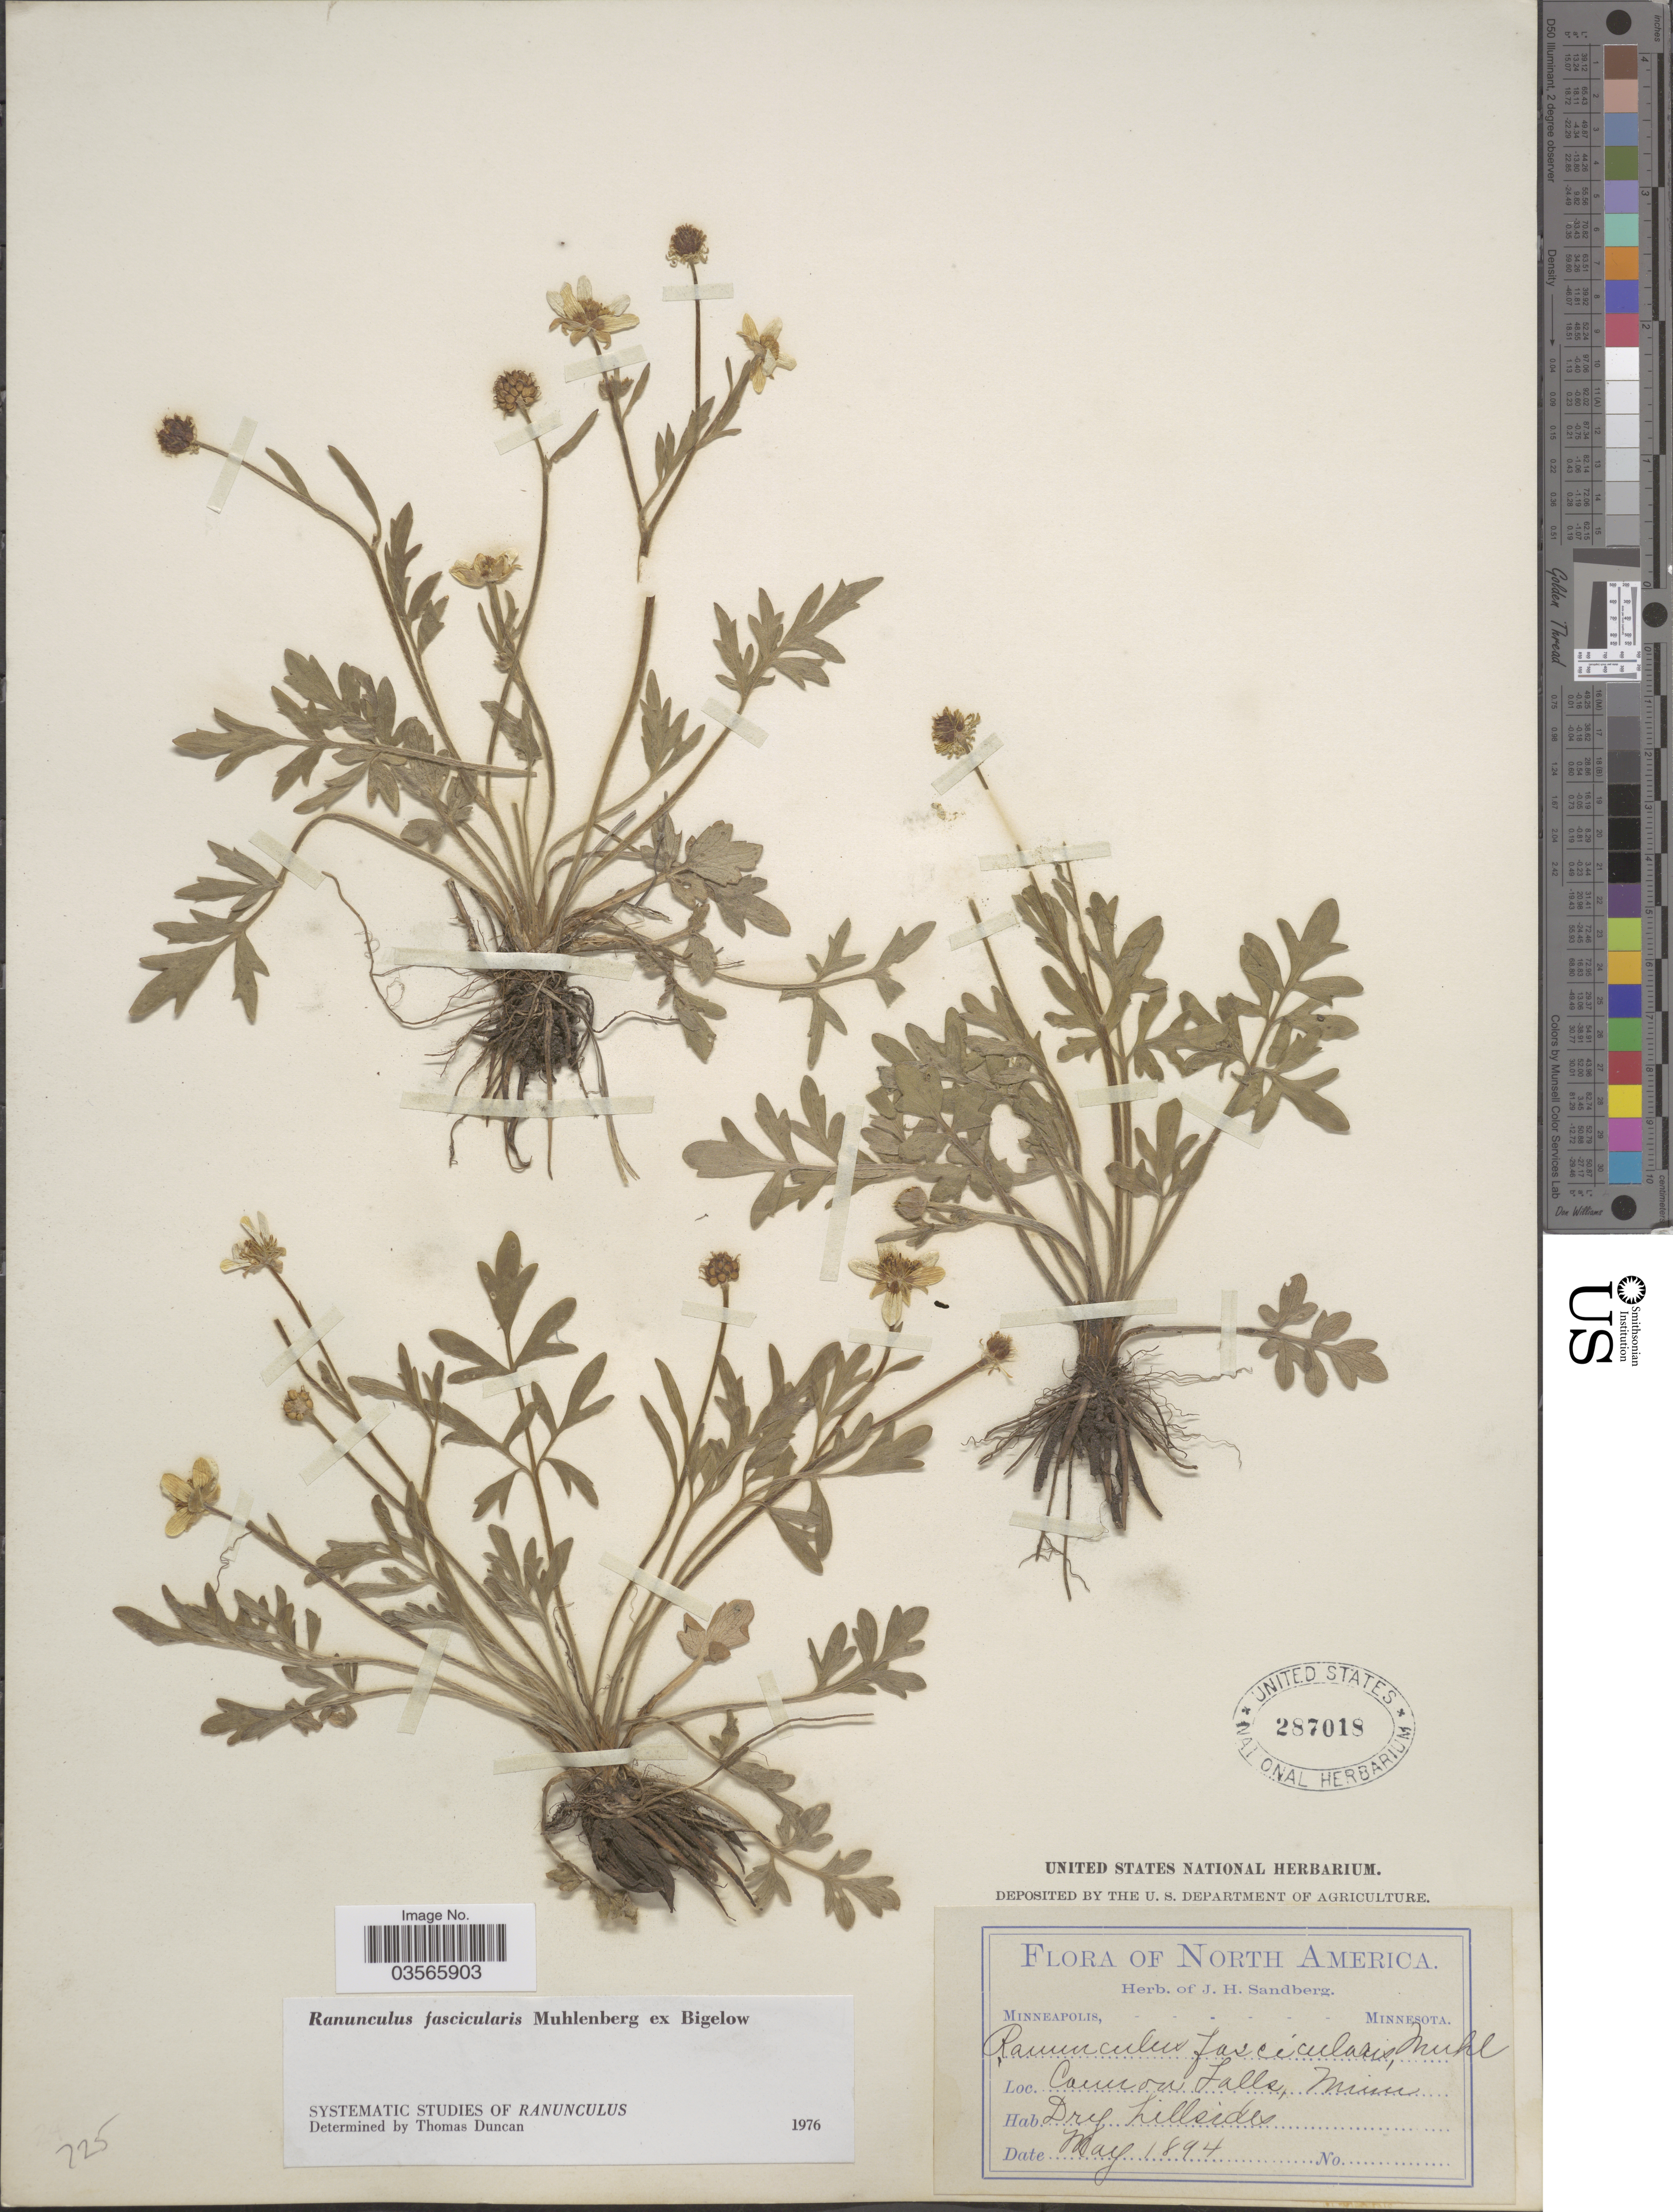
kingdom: Plantae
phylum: Tracheophyta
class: Magnoliopsida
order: Ranunculales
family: Ranunculaceae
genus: Ranunculus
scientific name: Ranunculus fascicularis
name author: Muhl. ex Bigelow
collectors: ex. herb. J. H. Sandberg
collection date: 1894-05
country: United States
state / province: Minnesota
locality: Cannon Falls.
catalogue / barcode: US 287018